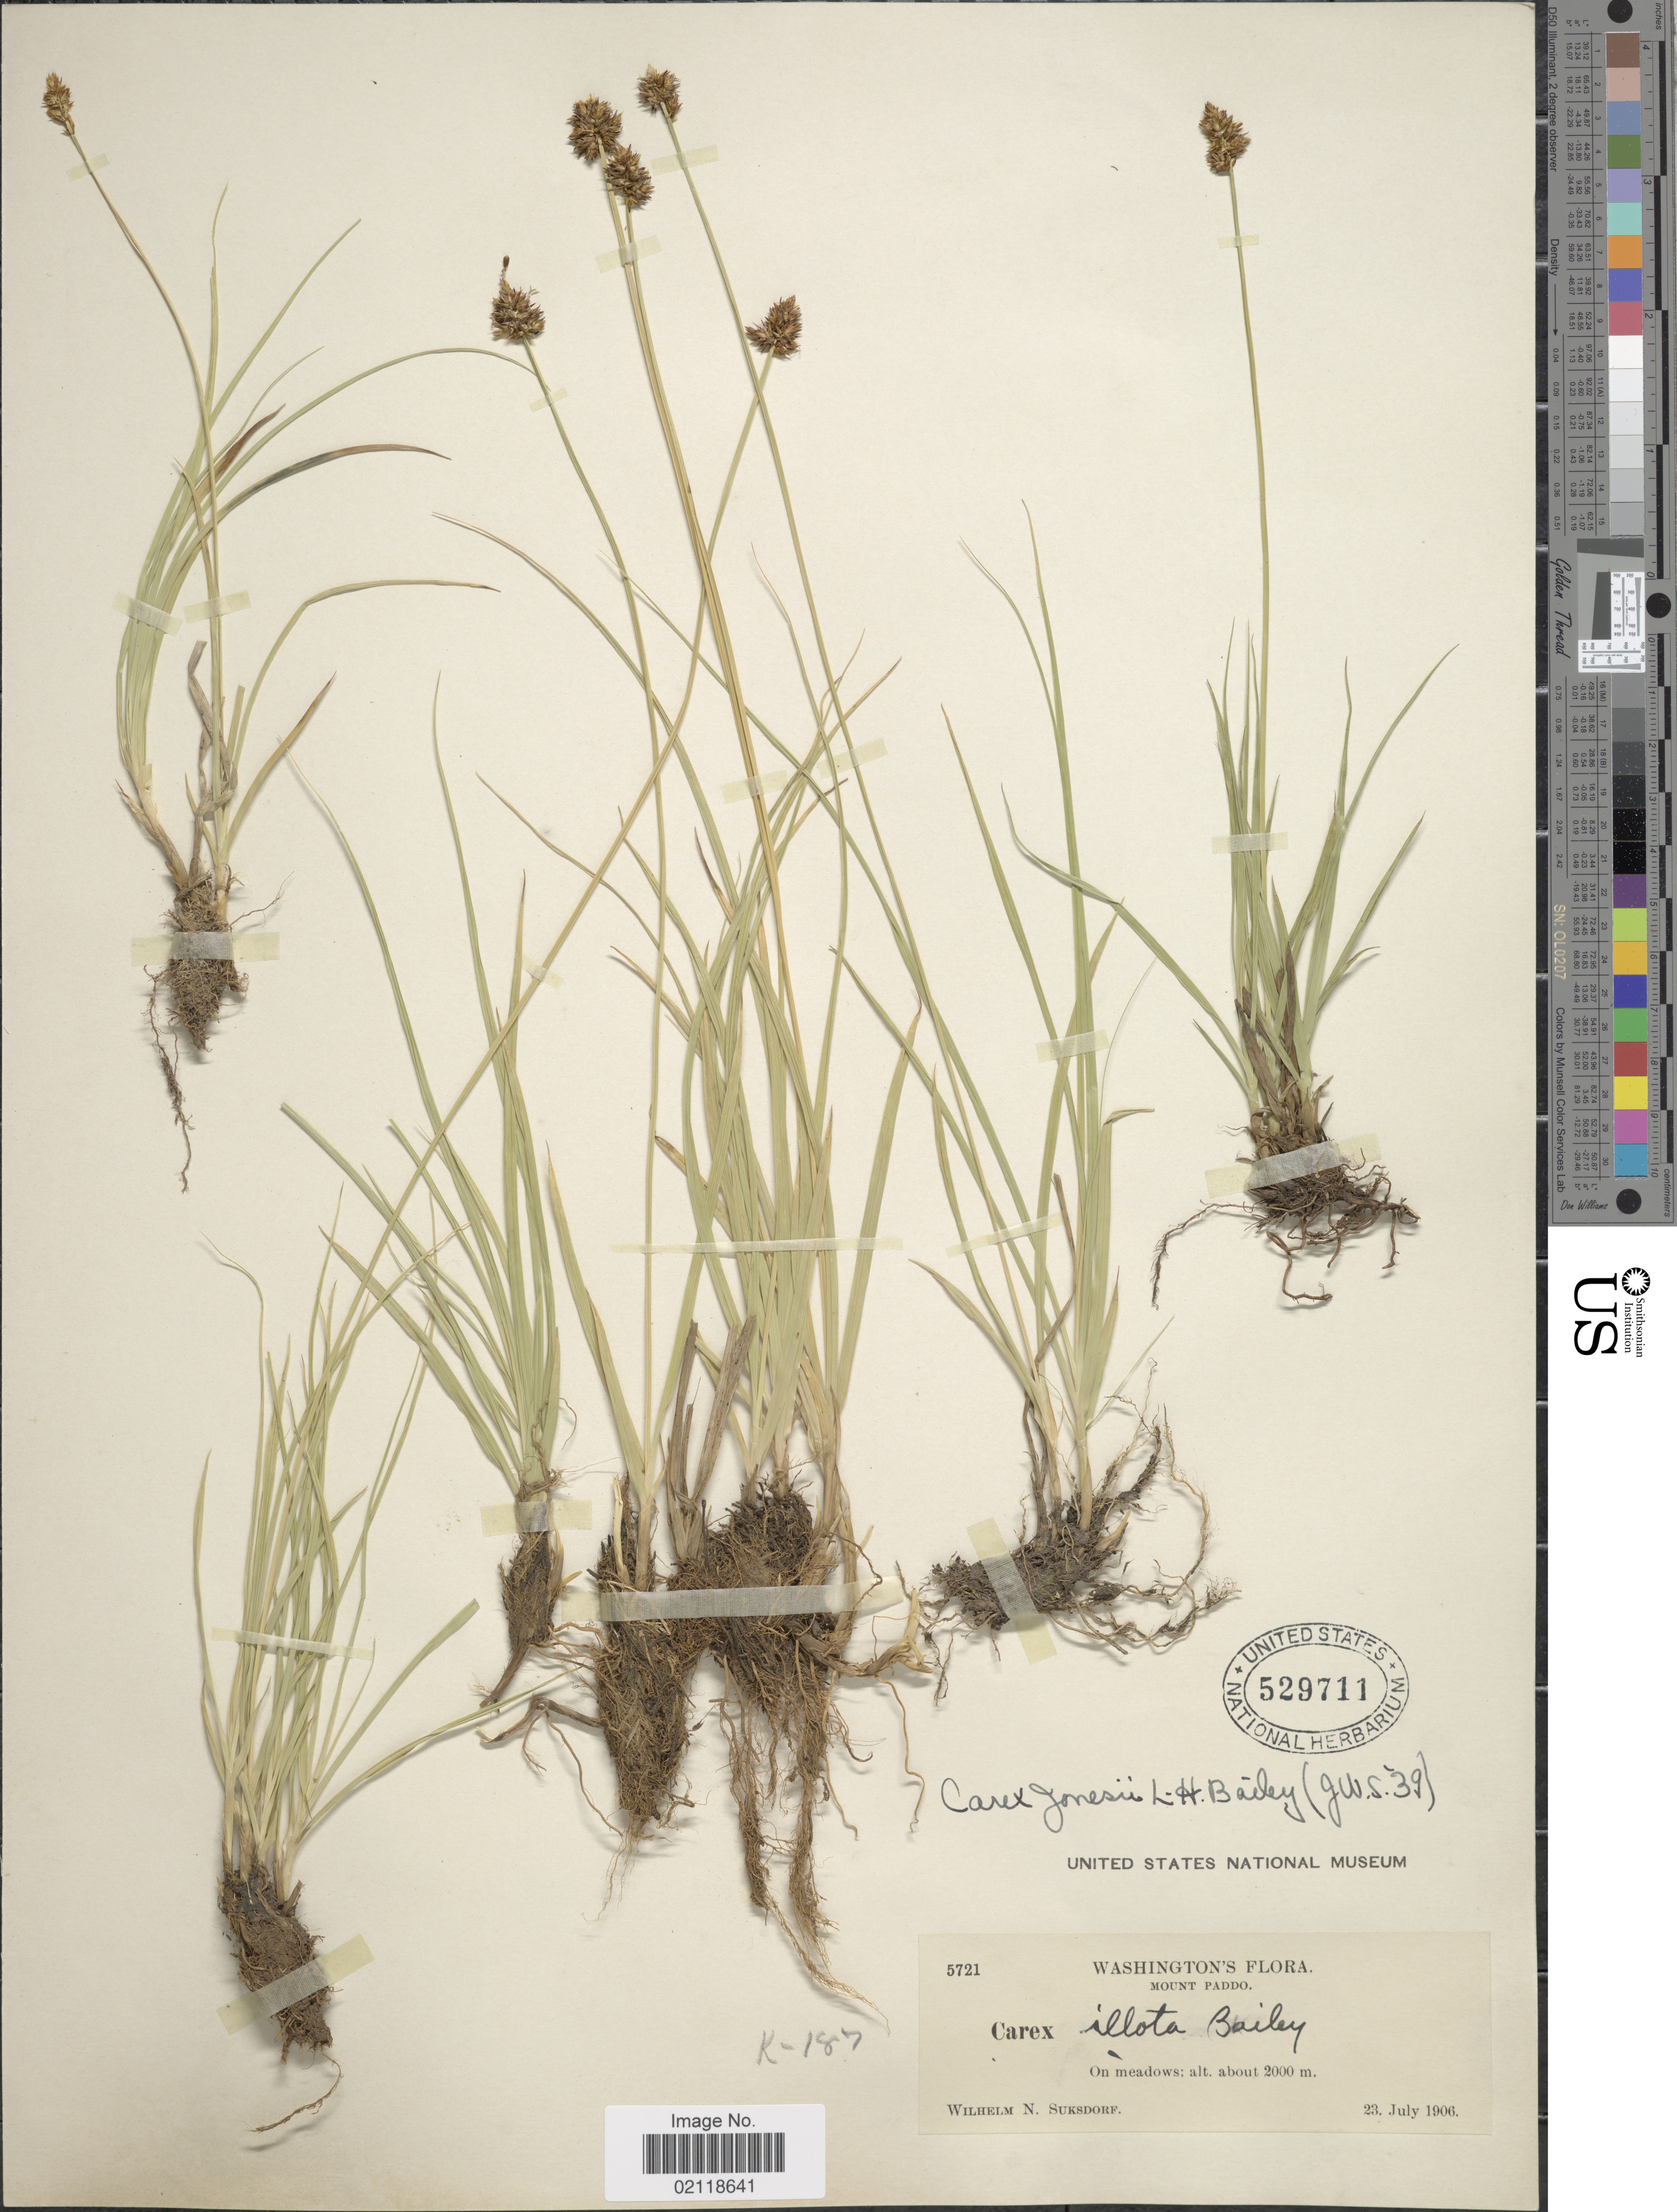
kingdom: Plantae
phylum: Tracheophyta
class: Liliopsida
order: Poales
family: Cyperaceae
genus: Carex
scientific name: Carex jonesii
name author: L.H. Bailey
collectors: W. N. Suksdorf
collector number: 5721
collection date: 1906-07-23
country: United States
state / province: Washington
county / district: Skamania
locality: Mount Paddo, on meadows.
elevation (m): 2000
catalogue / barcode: US 529711